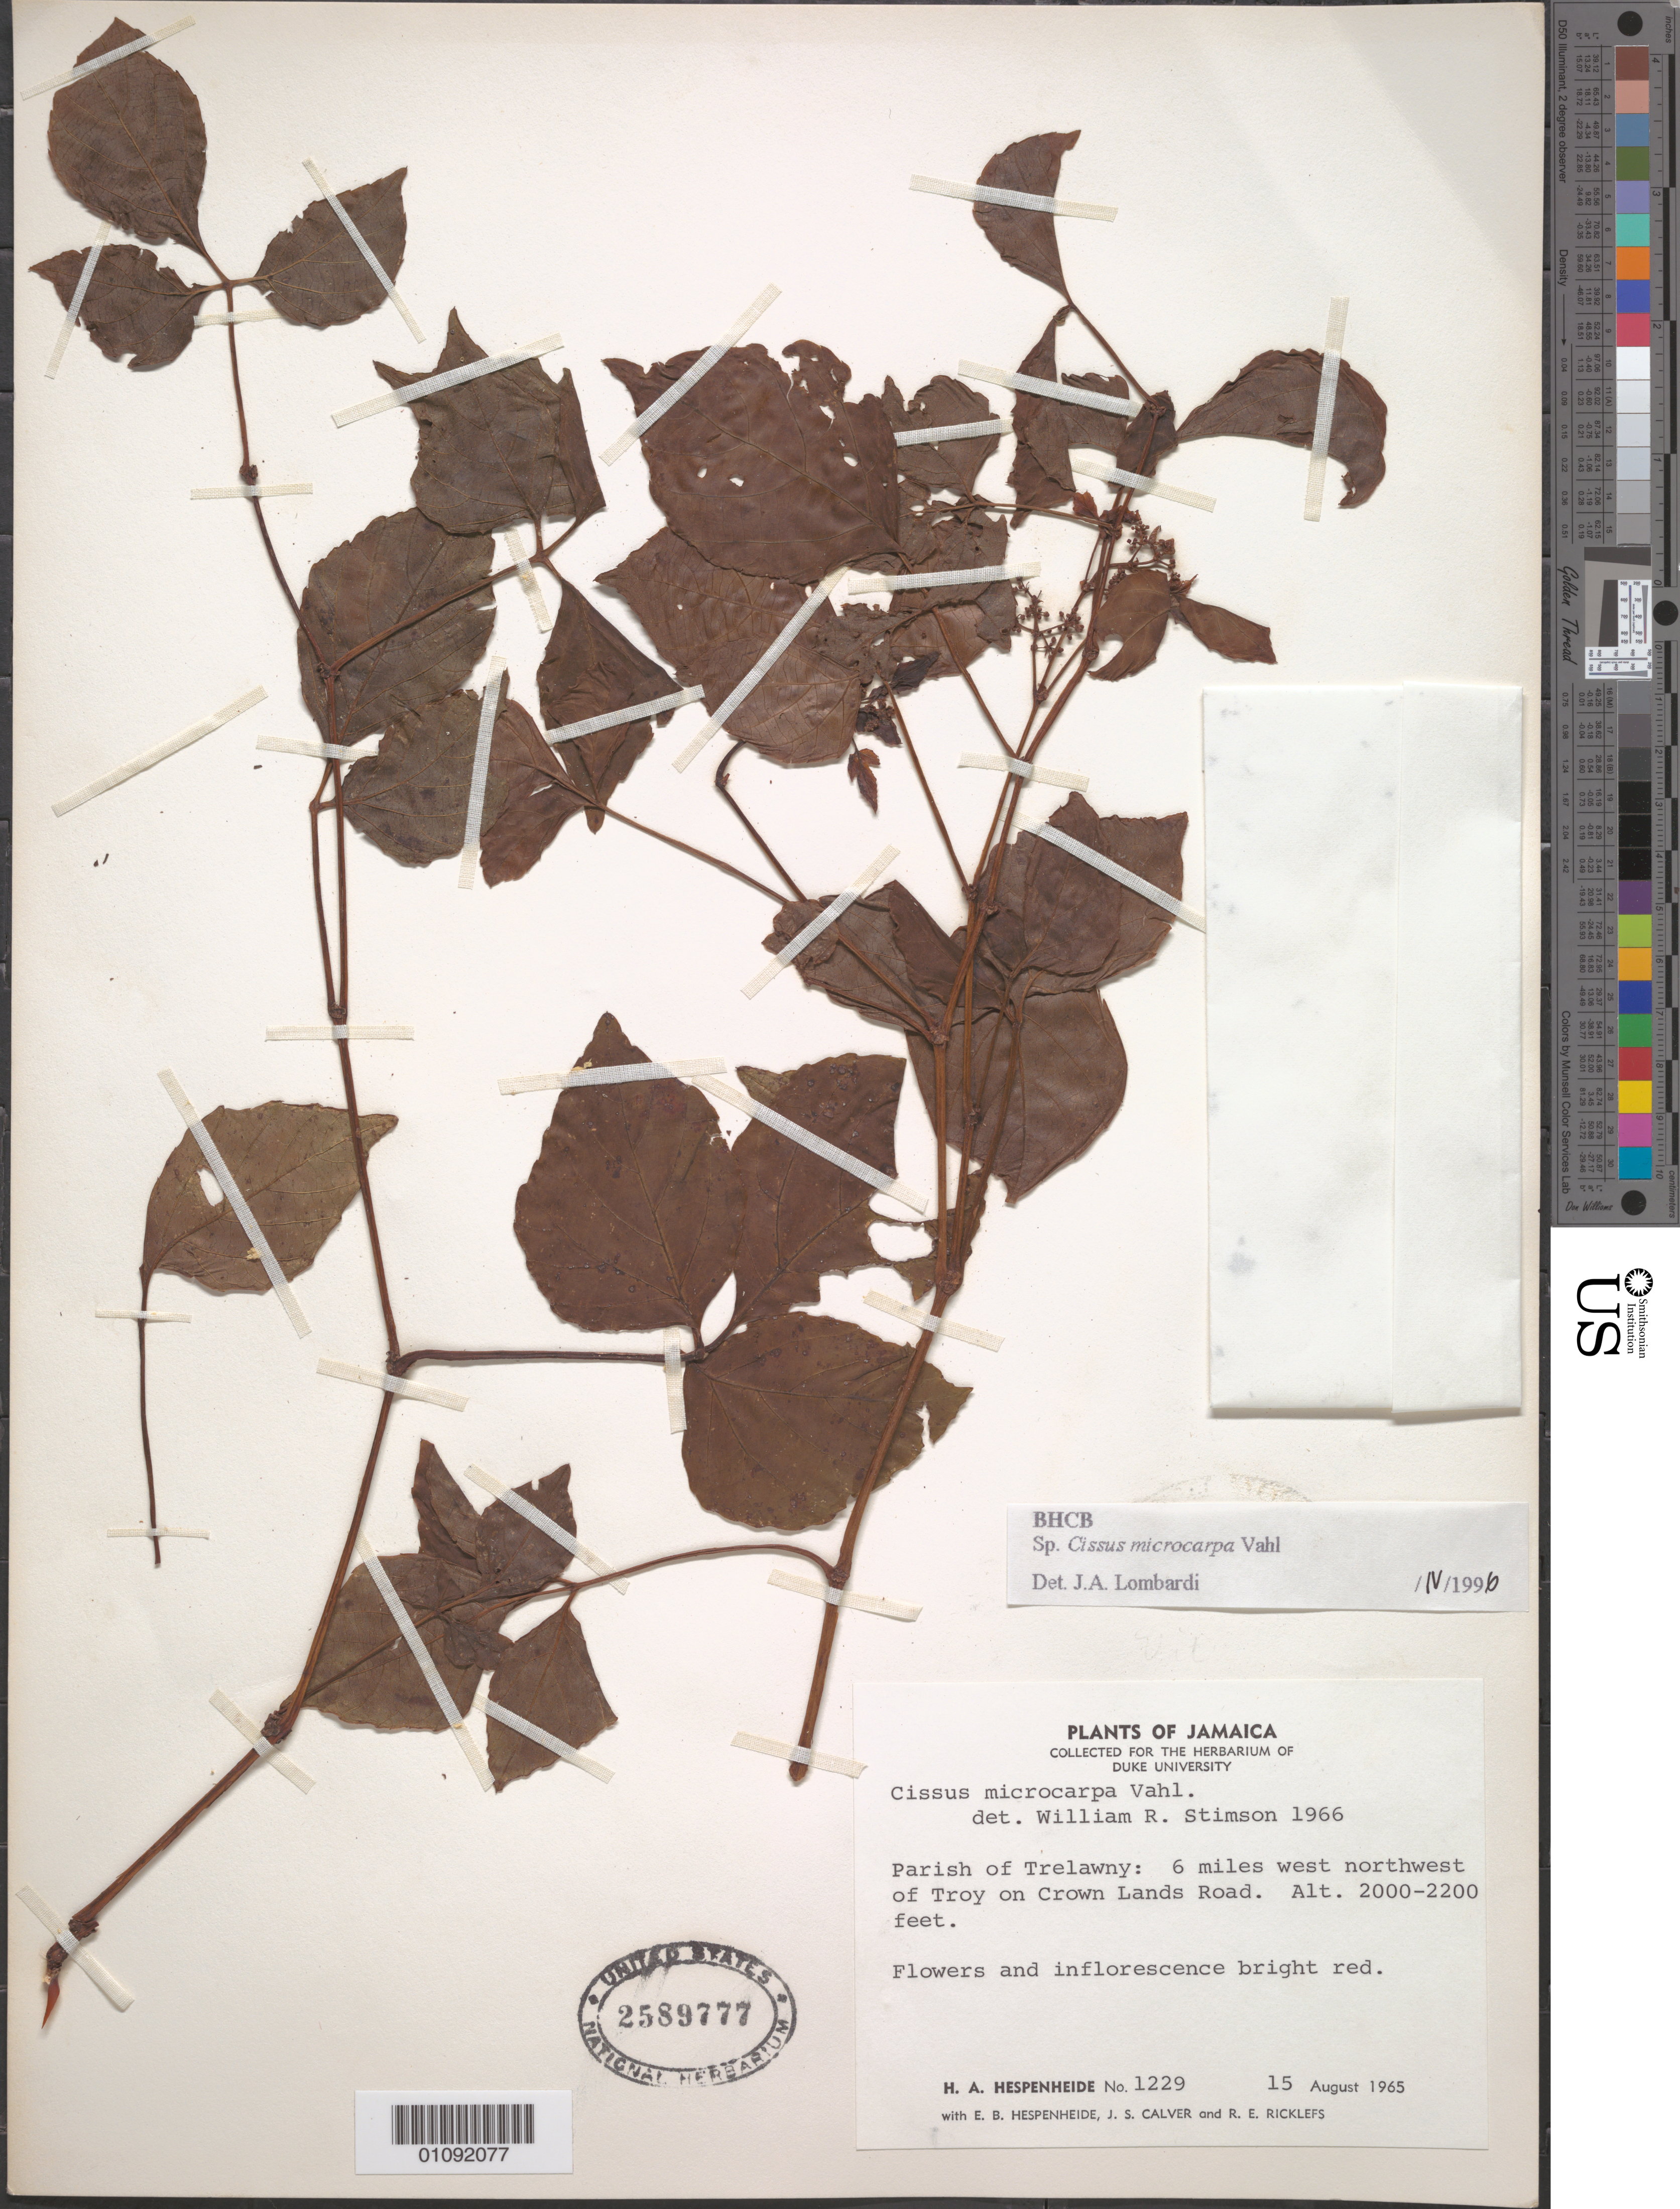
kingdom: Plantae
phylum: Tracheophyta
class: Magnoliopsida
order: Vitales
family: Vitaceae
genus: Cissus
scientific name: Cissus microcarpa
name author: Vahl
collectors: H. A. Hespenheide, E. Hespenheide, J. Calver & R. Ricklefs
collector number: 1229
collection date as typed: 15 Aug 1965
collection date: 1965-08-15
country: Jamaica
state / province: Trelawny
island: Jamaica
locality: Parish of Trelawny: 6 miles W-NW of Troy on Crown Lands Road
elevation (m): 610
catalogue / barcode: US 2589777